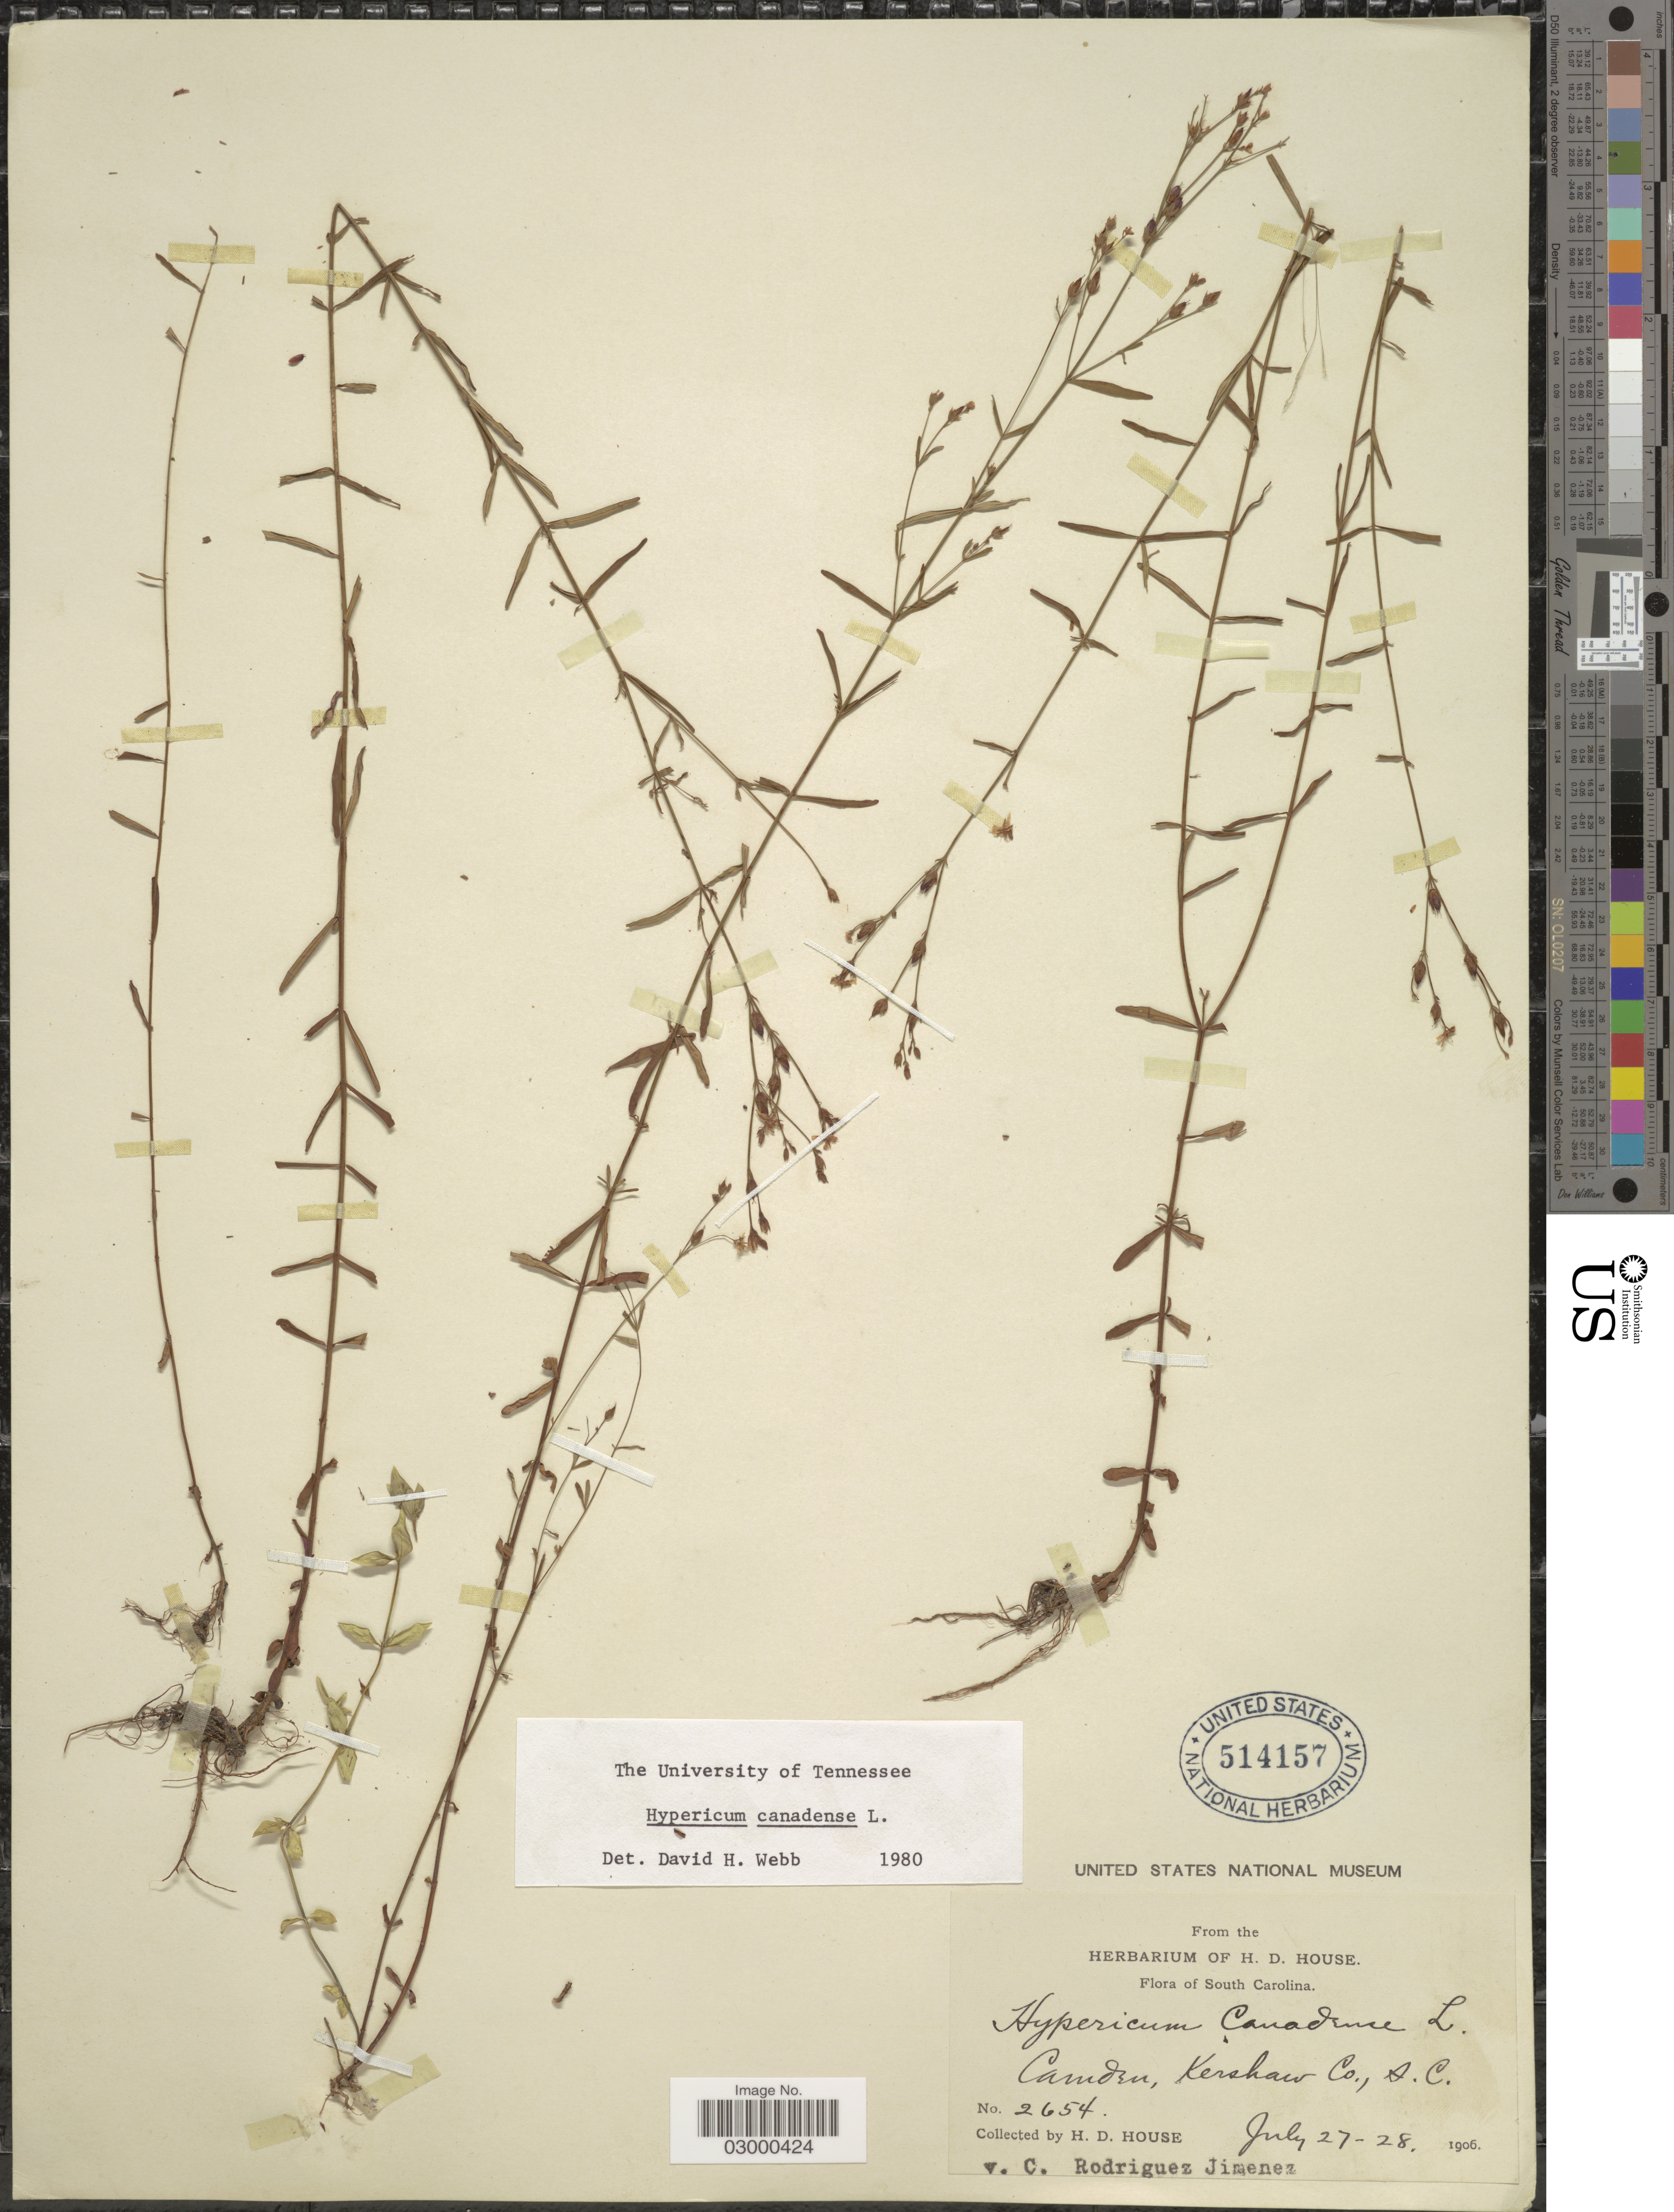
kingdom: Plantae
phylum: Tracheophyta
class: Magnoliopsida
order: Malpighiales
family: Hypericaceae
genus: Hypericum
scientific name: Hypericum canadense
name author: L.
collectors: H. D. House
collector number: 2654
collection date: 1906-07-27/1906-07-28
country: United States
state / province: South Carolina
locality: Camden, Kershaw Co.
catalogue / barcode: US 514157